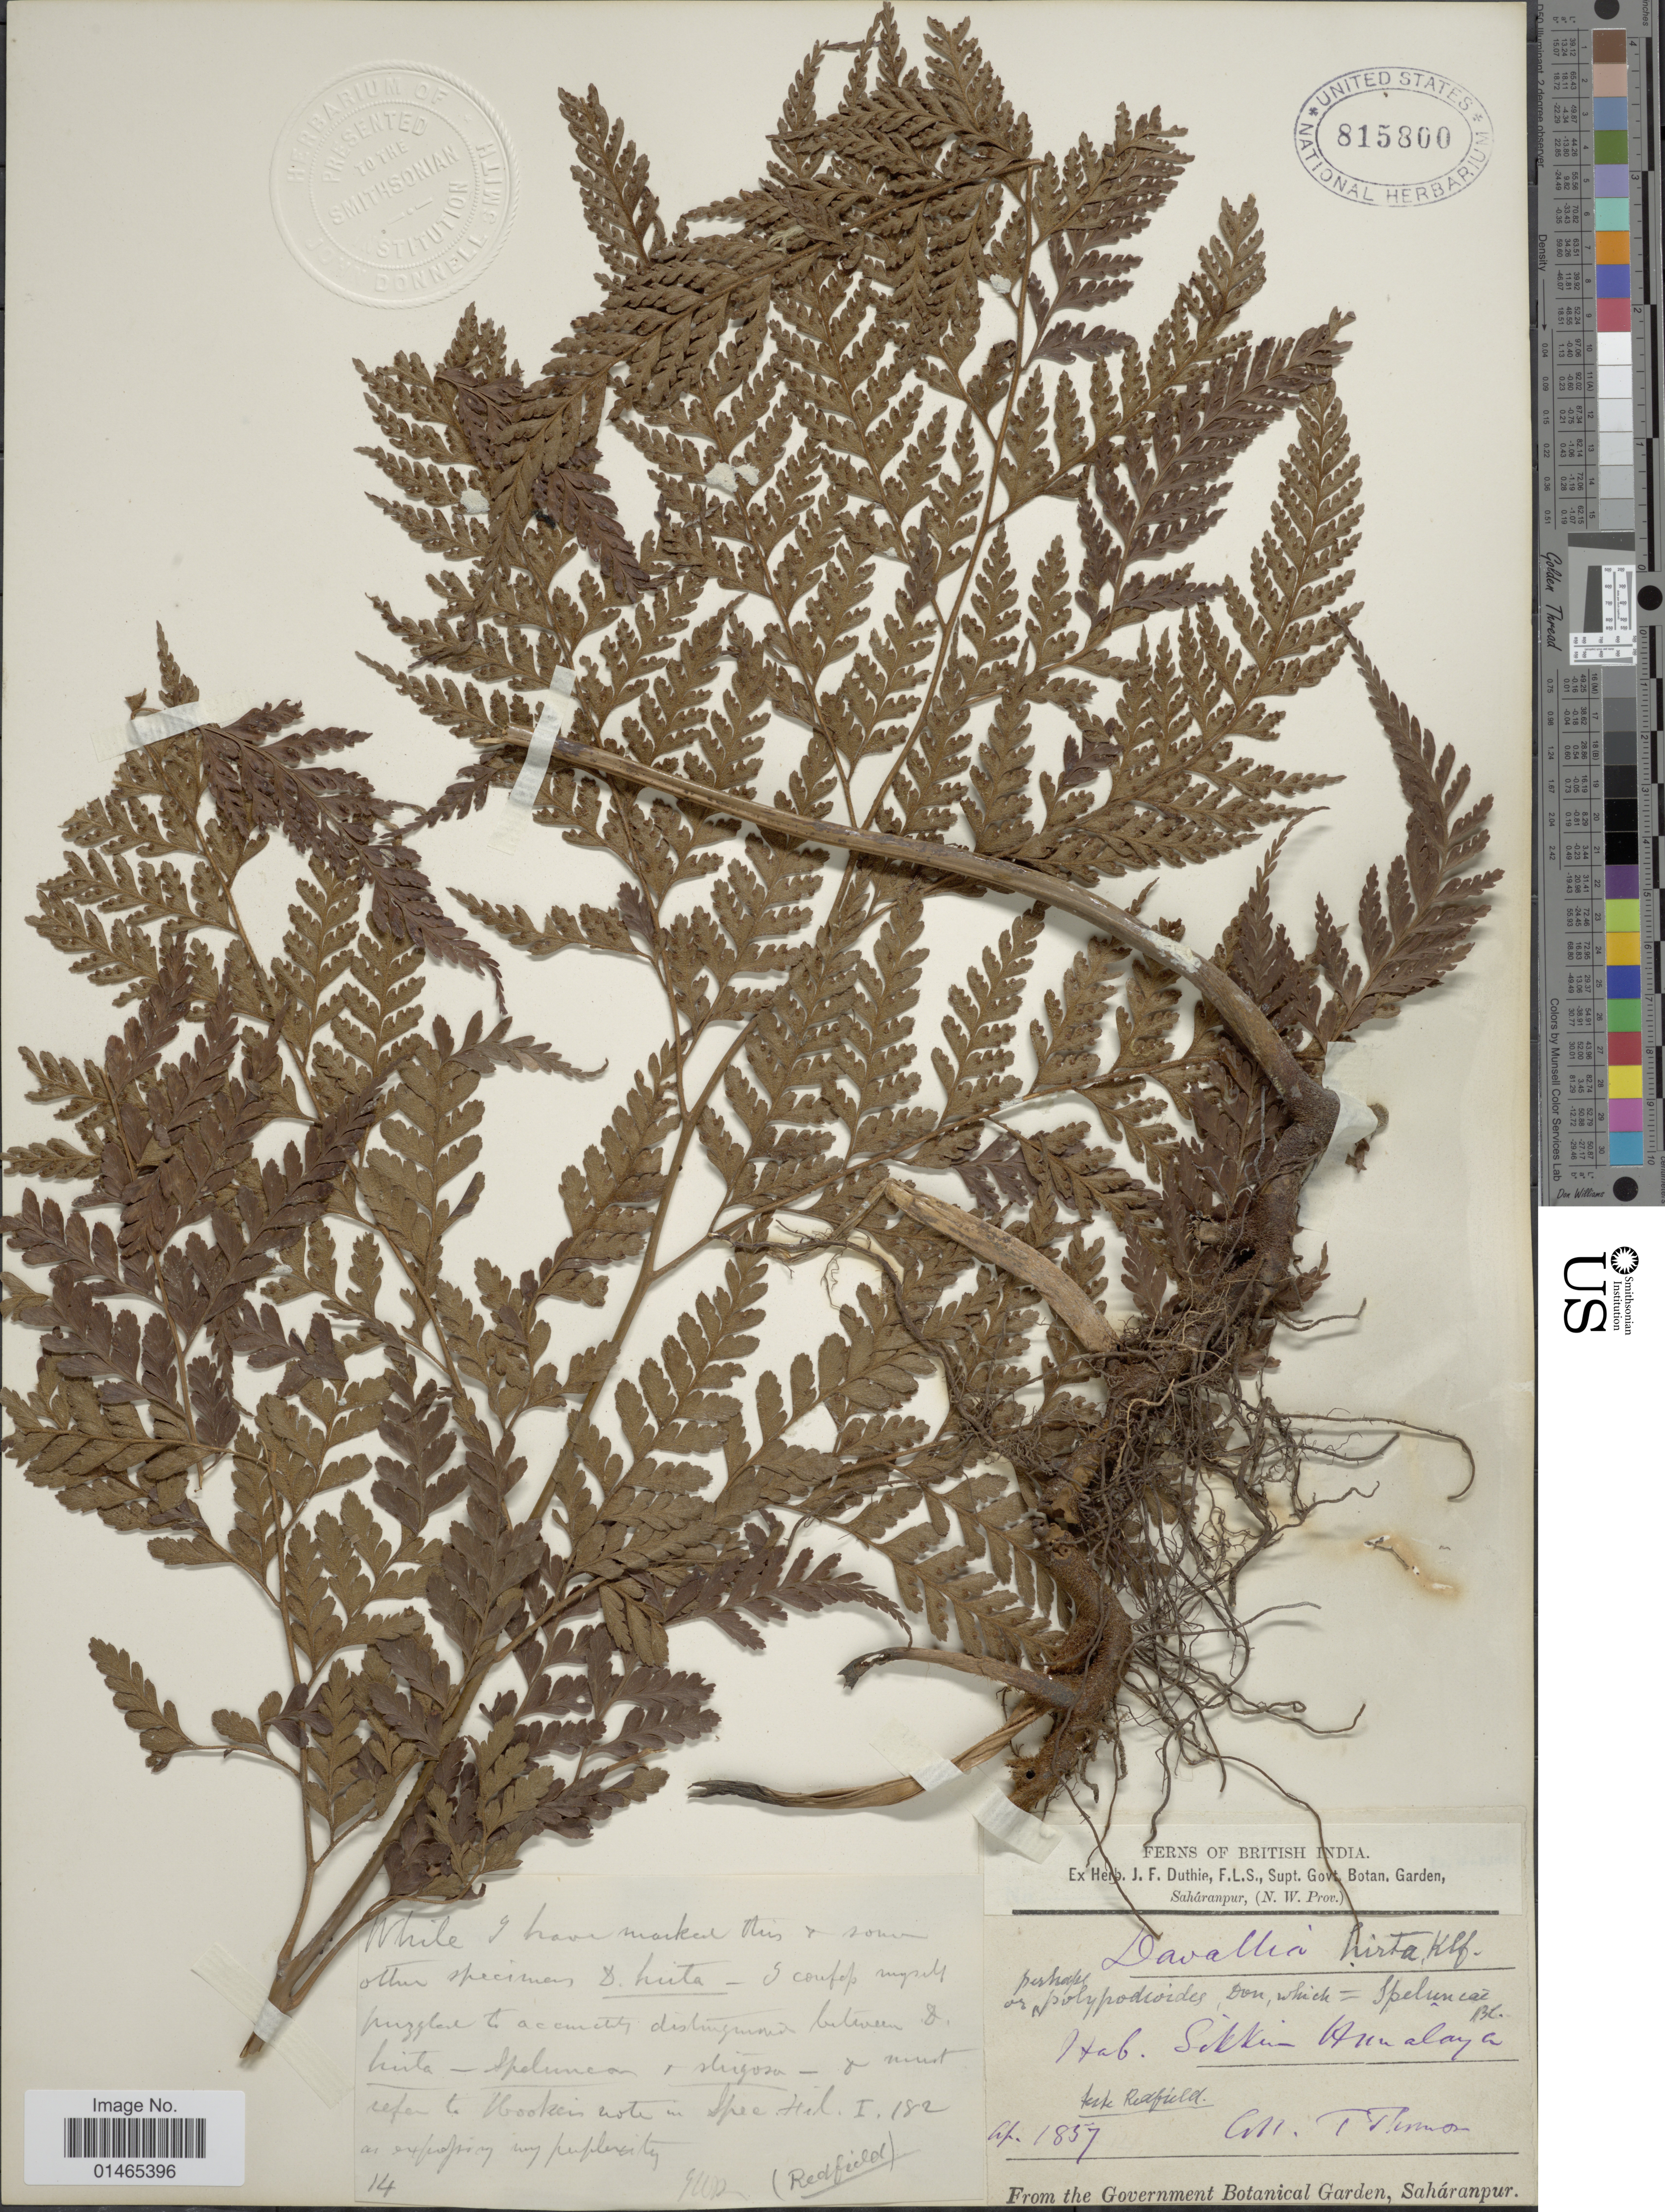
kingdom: Plantae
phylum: Tracheophyta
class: Polypodiopsida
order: Polypodiales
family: Dennstaedtiaceae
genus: Microlepia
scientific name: Microlepia dubia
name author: (Roxb.) C.V. Morton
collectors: T. Thomson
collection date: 1857-04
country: India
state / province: Sikkim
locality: British India, Saháranpur, (N.W. Prov.)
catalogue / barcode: US 815800